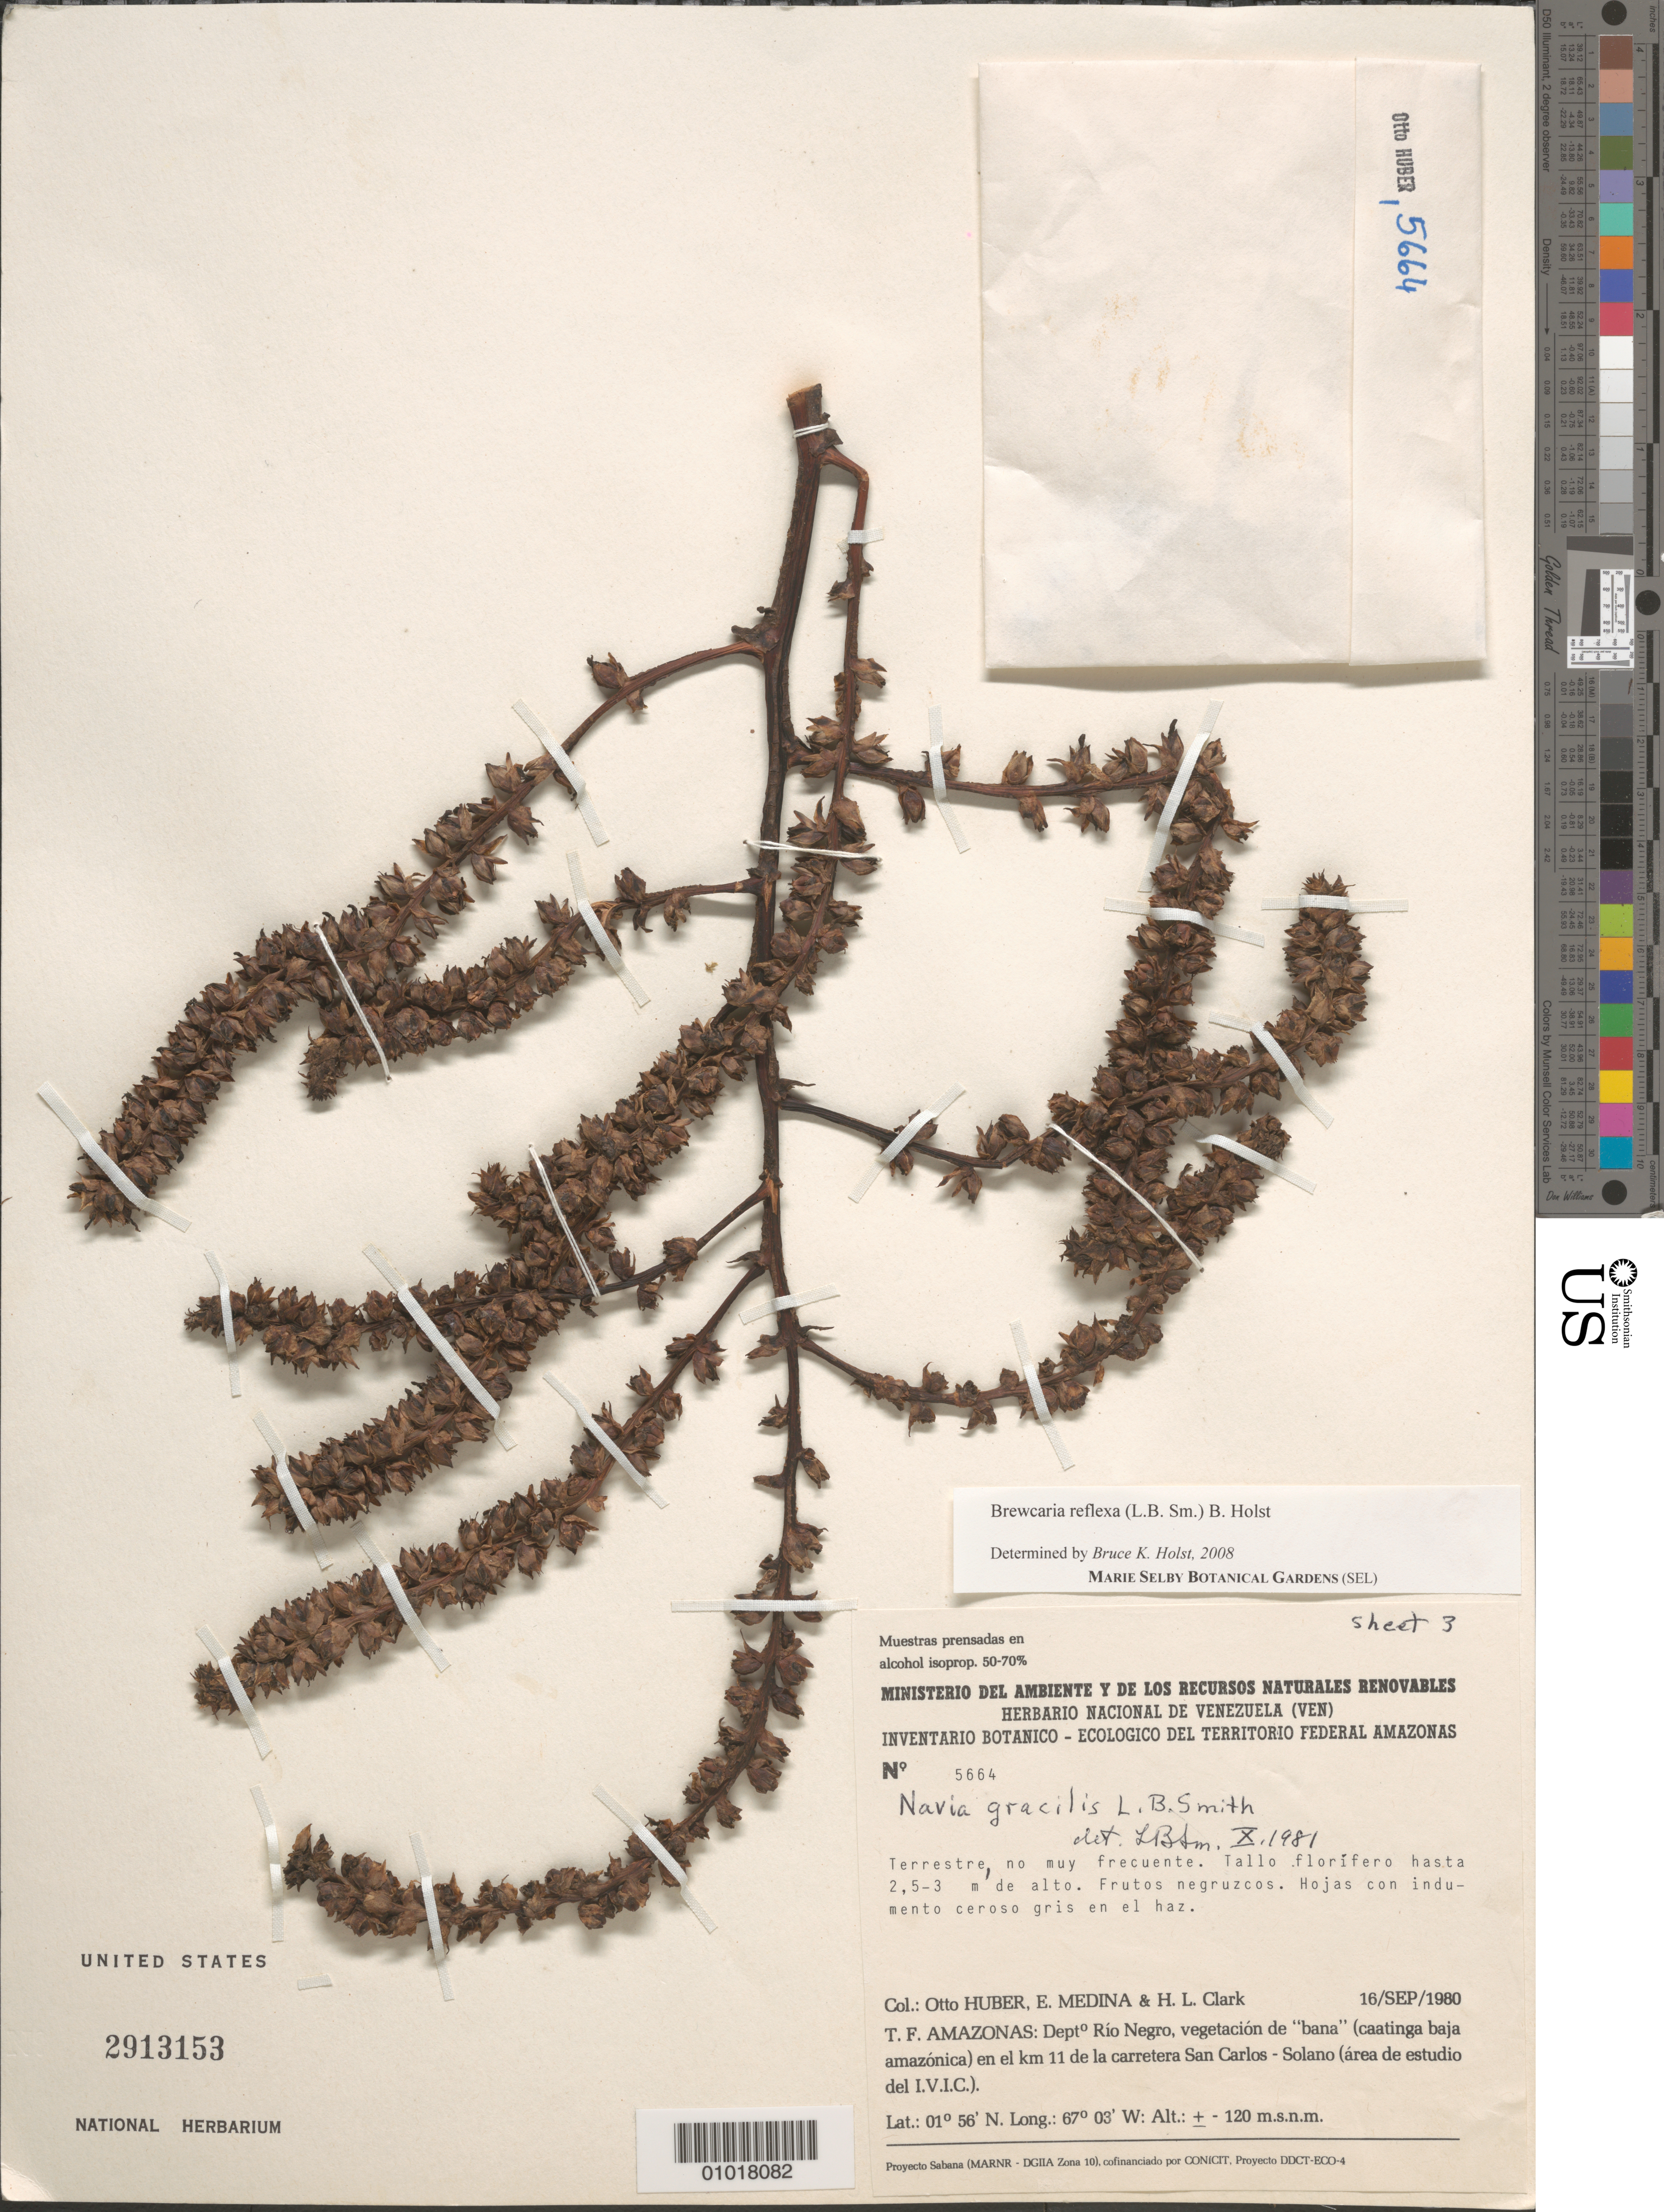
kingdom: Plantae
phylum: Tracheophyta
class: Liliopsida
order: Poales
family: Bromeliaceae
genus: Brewcaria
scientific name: Brewcaria reflexa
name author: (L.B. Sm.) B. Holst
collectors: O. Huber, E. Medina & H. L. Clark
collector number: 5664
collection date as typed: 16-Sep-80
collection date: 1980-09-16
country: Venezuela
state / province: Amazonas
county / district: Río Negro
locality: San Carlos-Solano, km 11 de la carretera (área de estudio del I.V.I.C.)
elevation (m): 120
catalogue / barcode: US 2913153